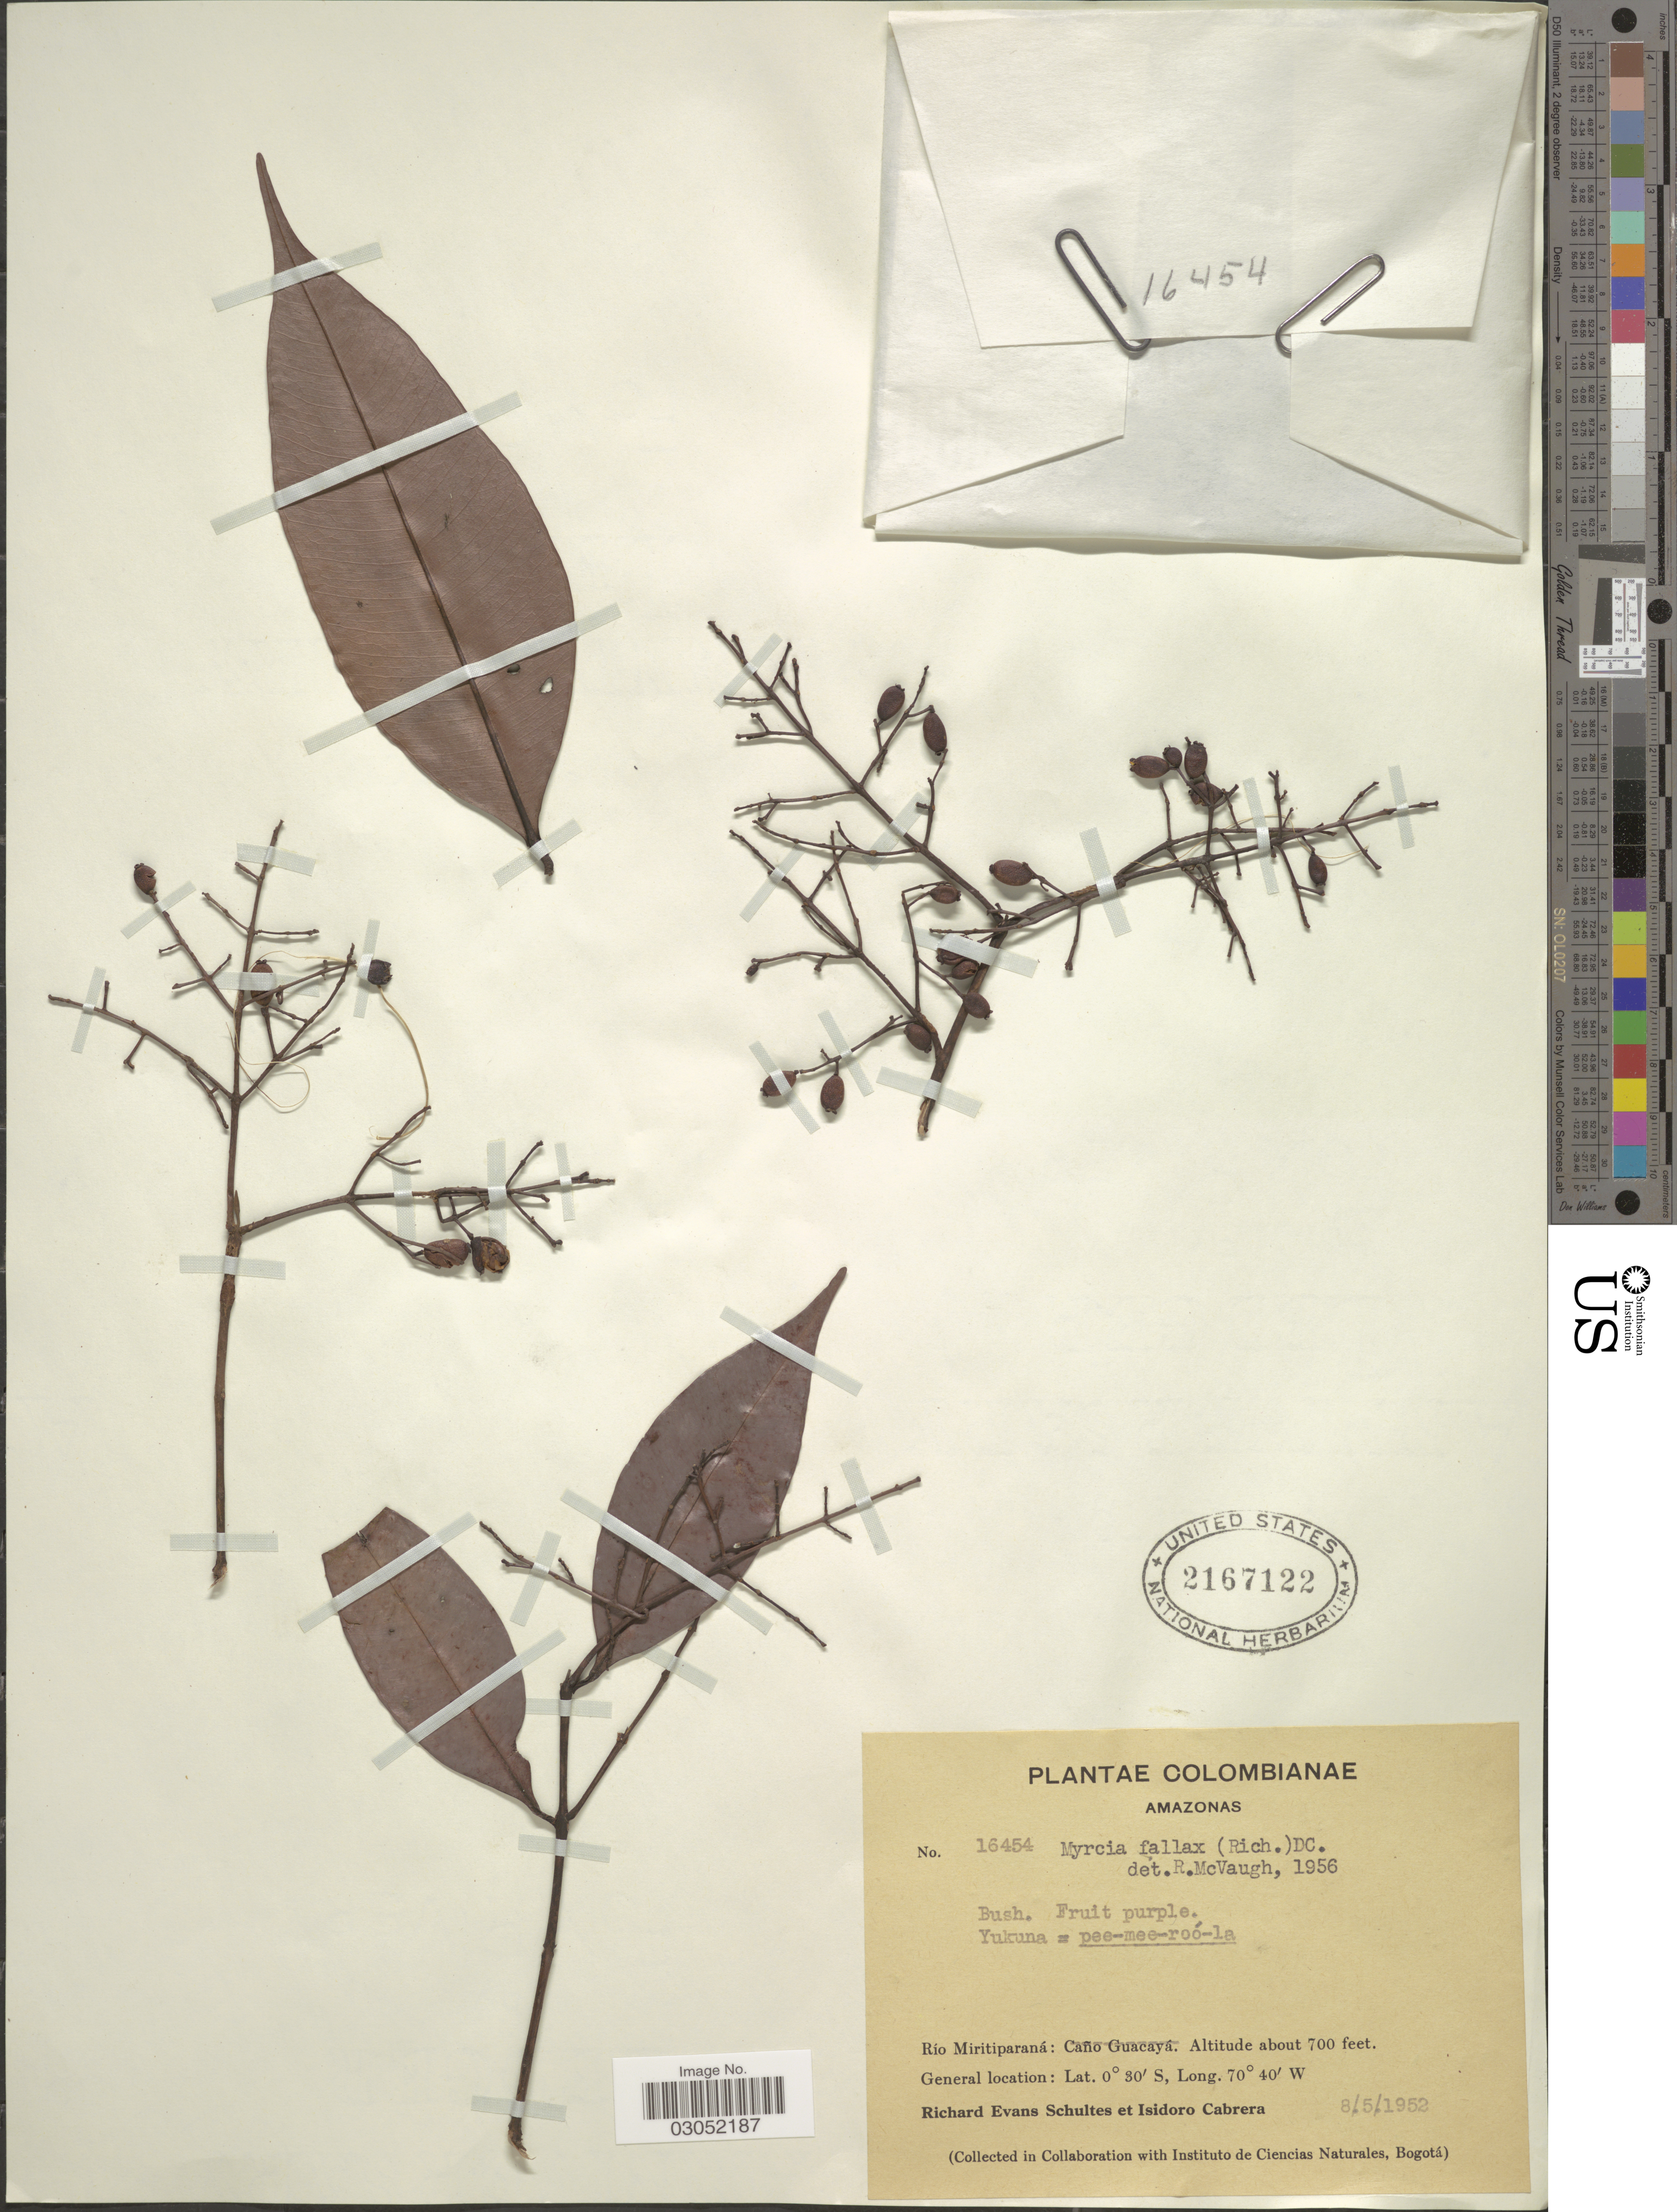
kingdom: Plantae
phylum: Tracheophyta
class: Magnoliopsida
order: Myrtales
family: Myrtaceae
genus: Myrcia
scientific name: Myrcia fallax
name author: (Rich.) DC.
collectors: R. E. Schultes & I. Cabrera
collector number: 16454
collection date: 1952-05-08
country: Colombia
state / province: Amazônas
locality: Río Miritiparaná.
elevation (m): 213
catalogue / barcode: US 2167122